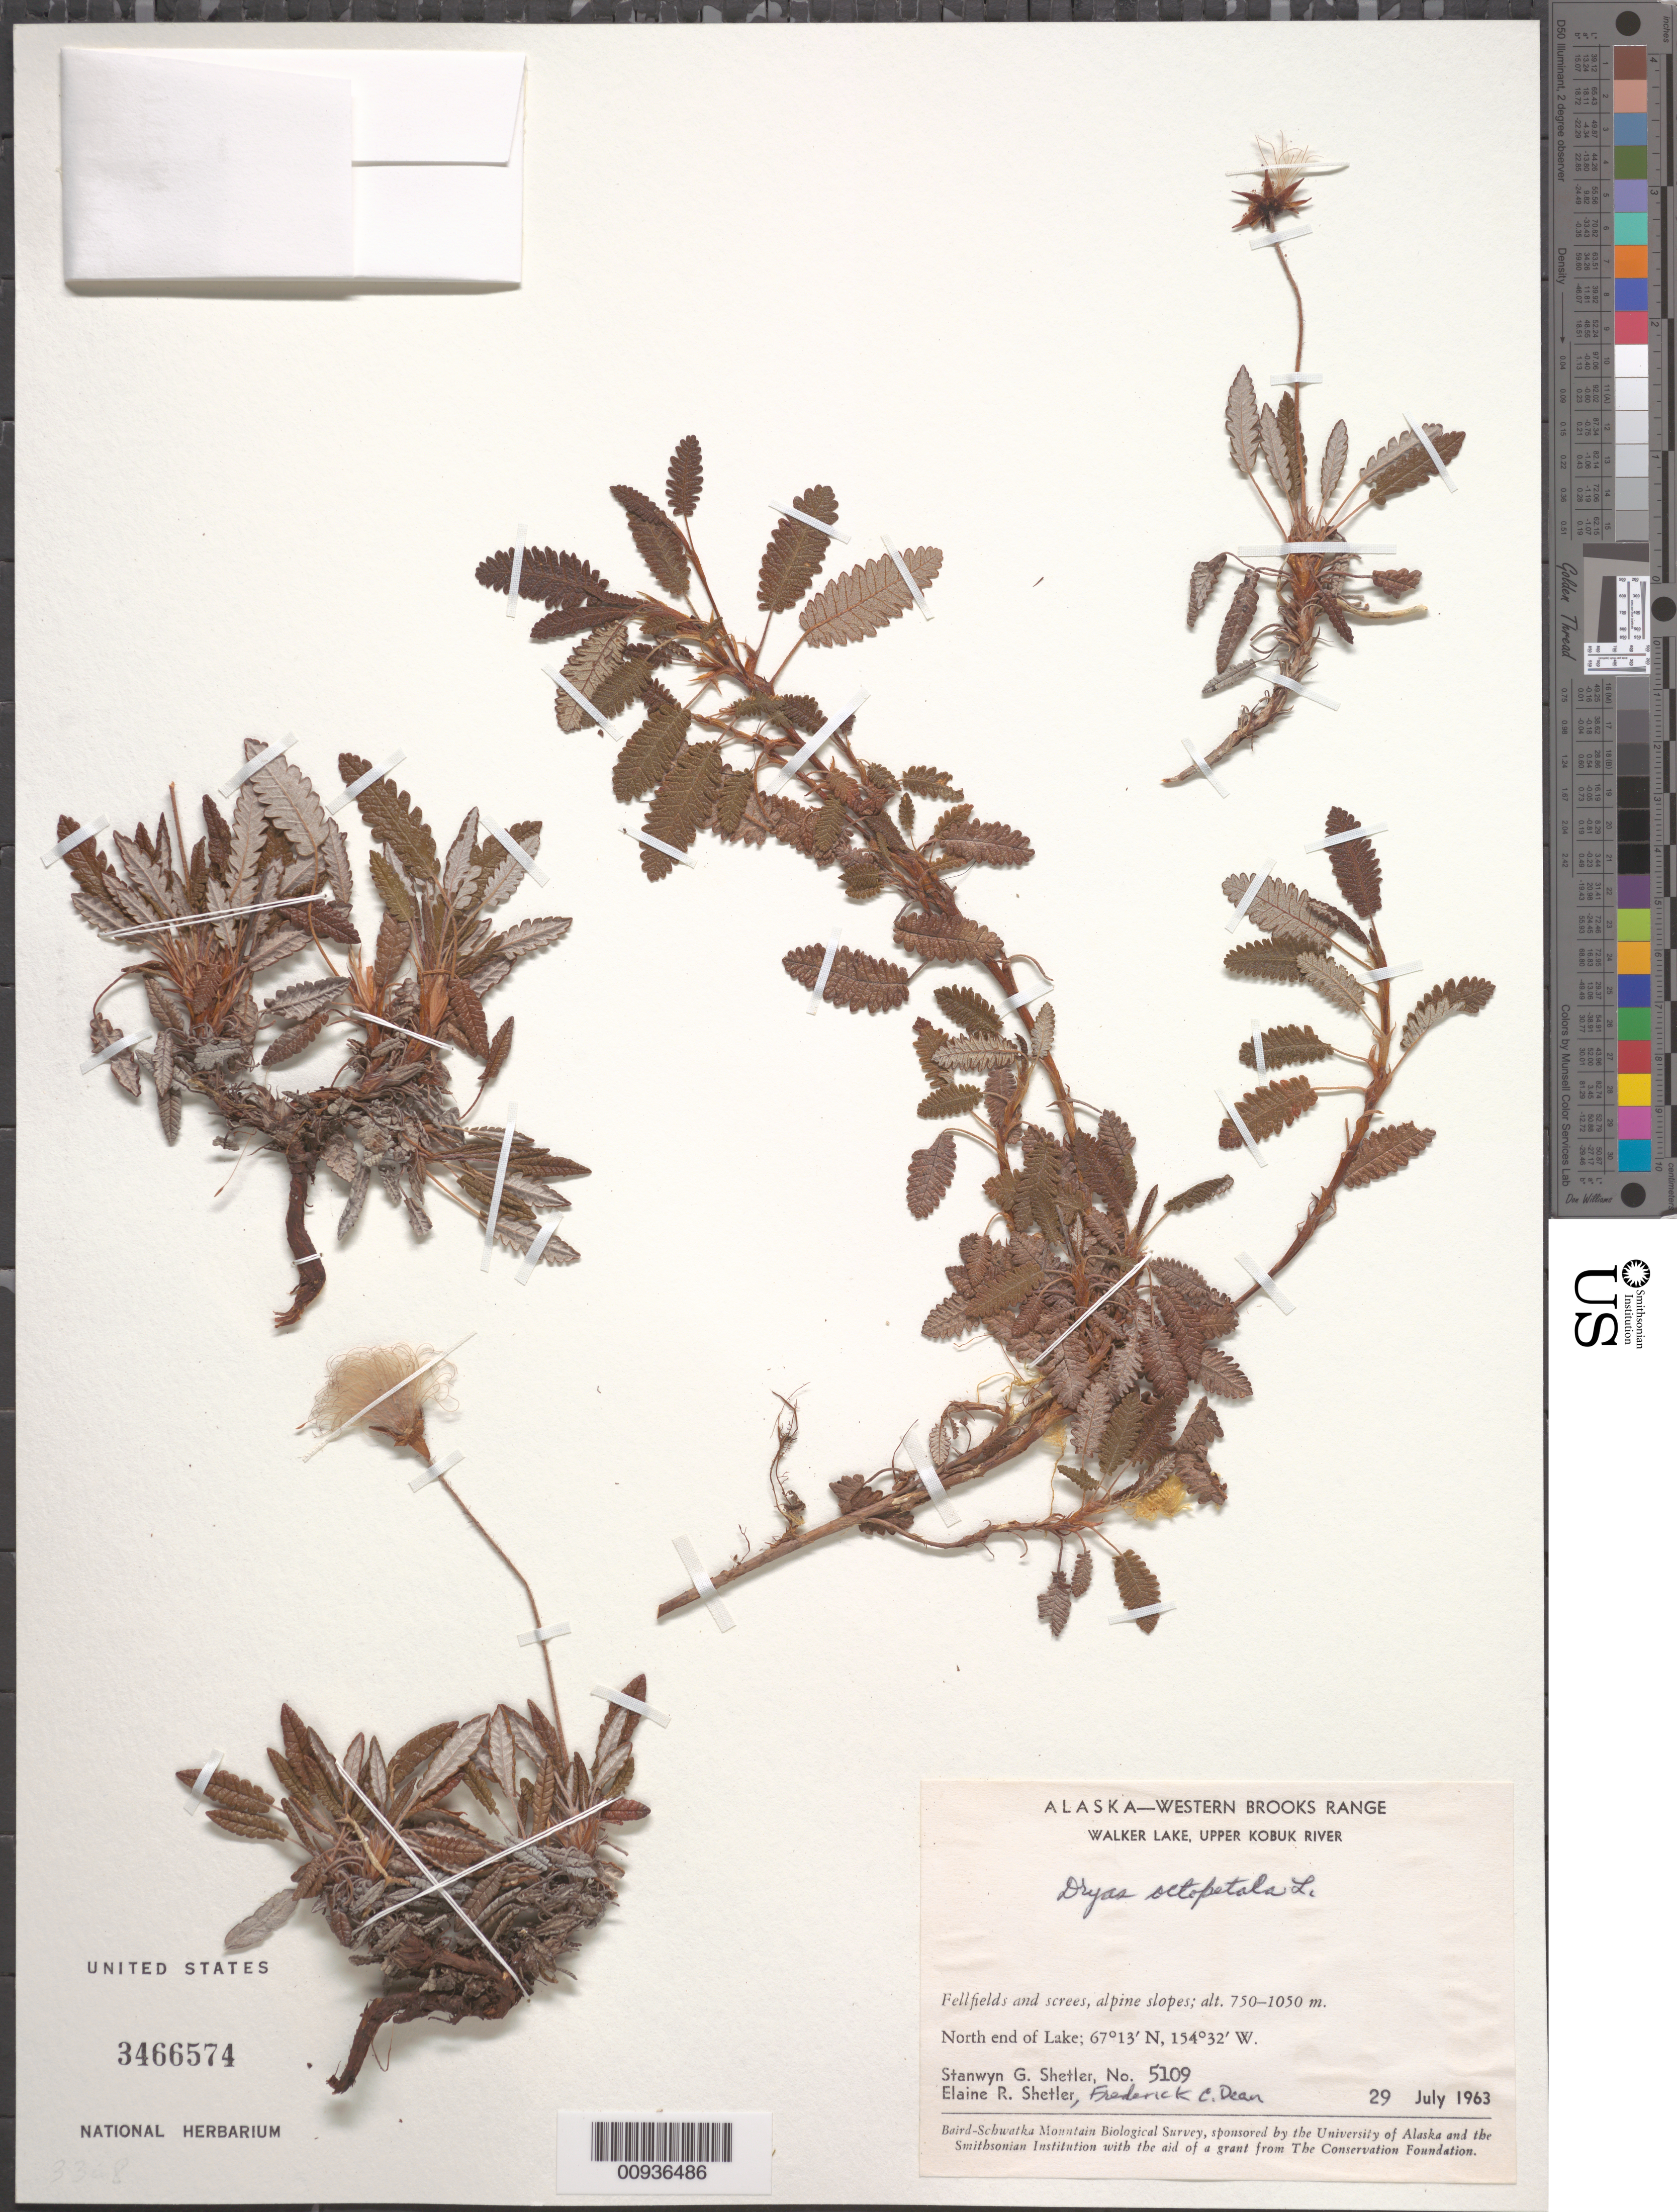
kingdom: Plantae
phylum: Tracheophyta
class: Magnoliopsida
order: Rosales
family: Rosaceae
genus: Dryas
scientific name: Dryas octopetala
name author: L.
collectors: S. Shetler, E. R. Shetler & F. C. Dean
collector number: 5109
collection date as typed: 29 Jul 1963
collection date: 1963-07-29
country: United States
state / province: Alaska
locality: North end of Walker Lake. Western Brooks Range, Upper Kobuk River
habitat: Fellfields and screes, alpine slopes.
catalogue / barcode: US 3466574